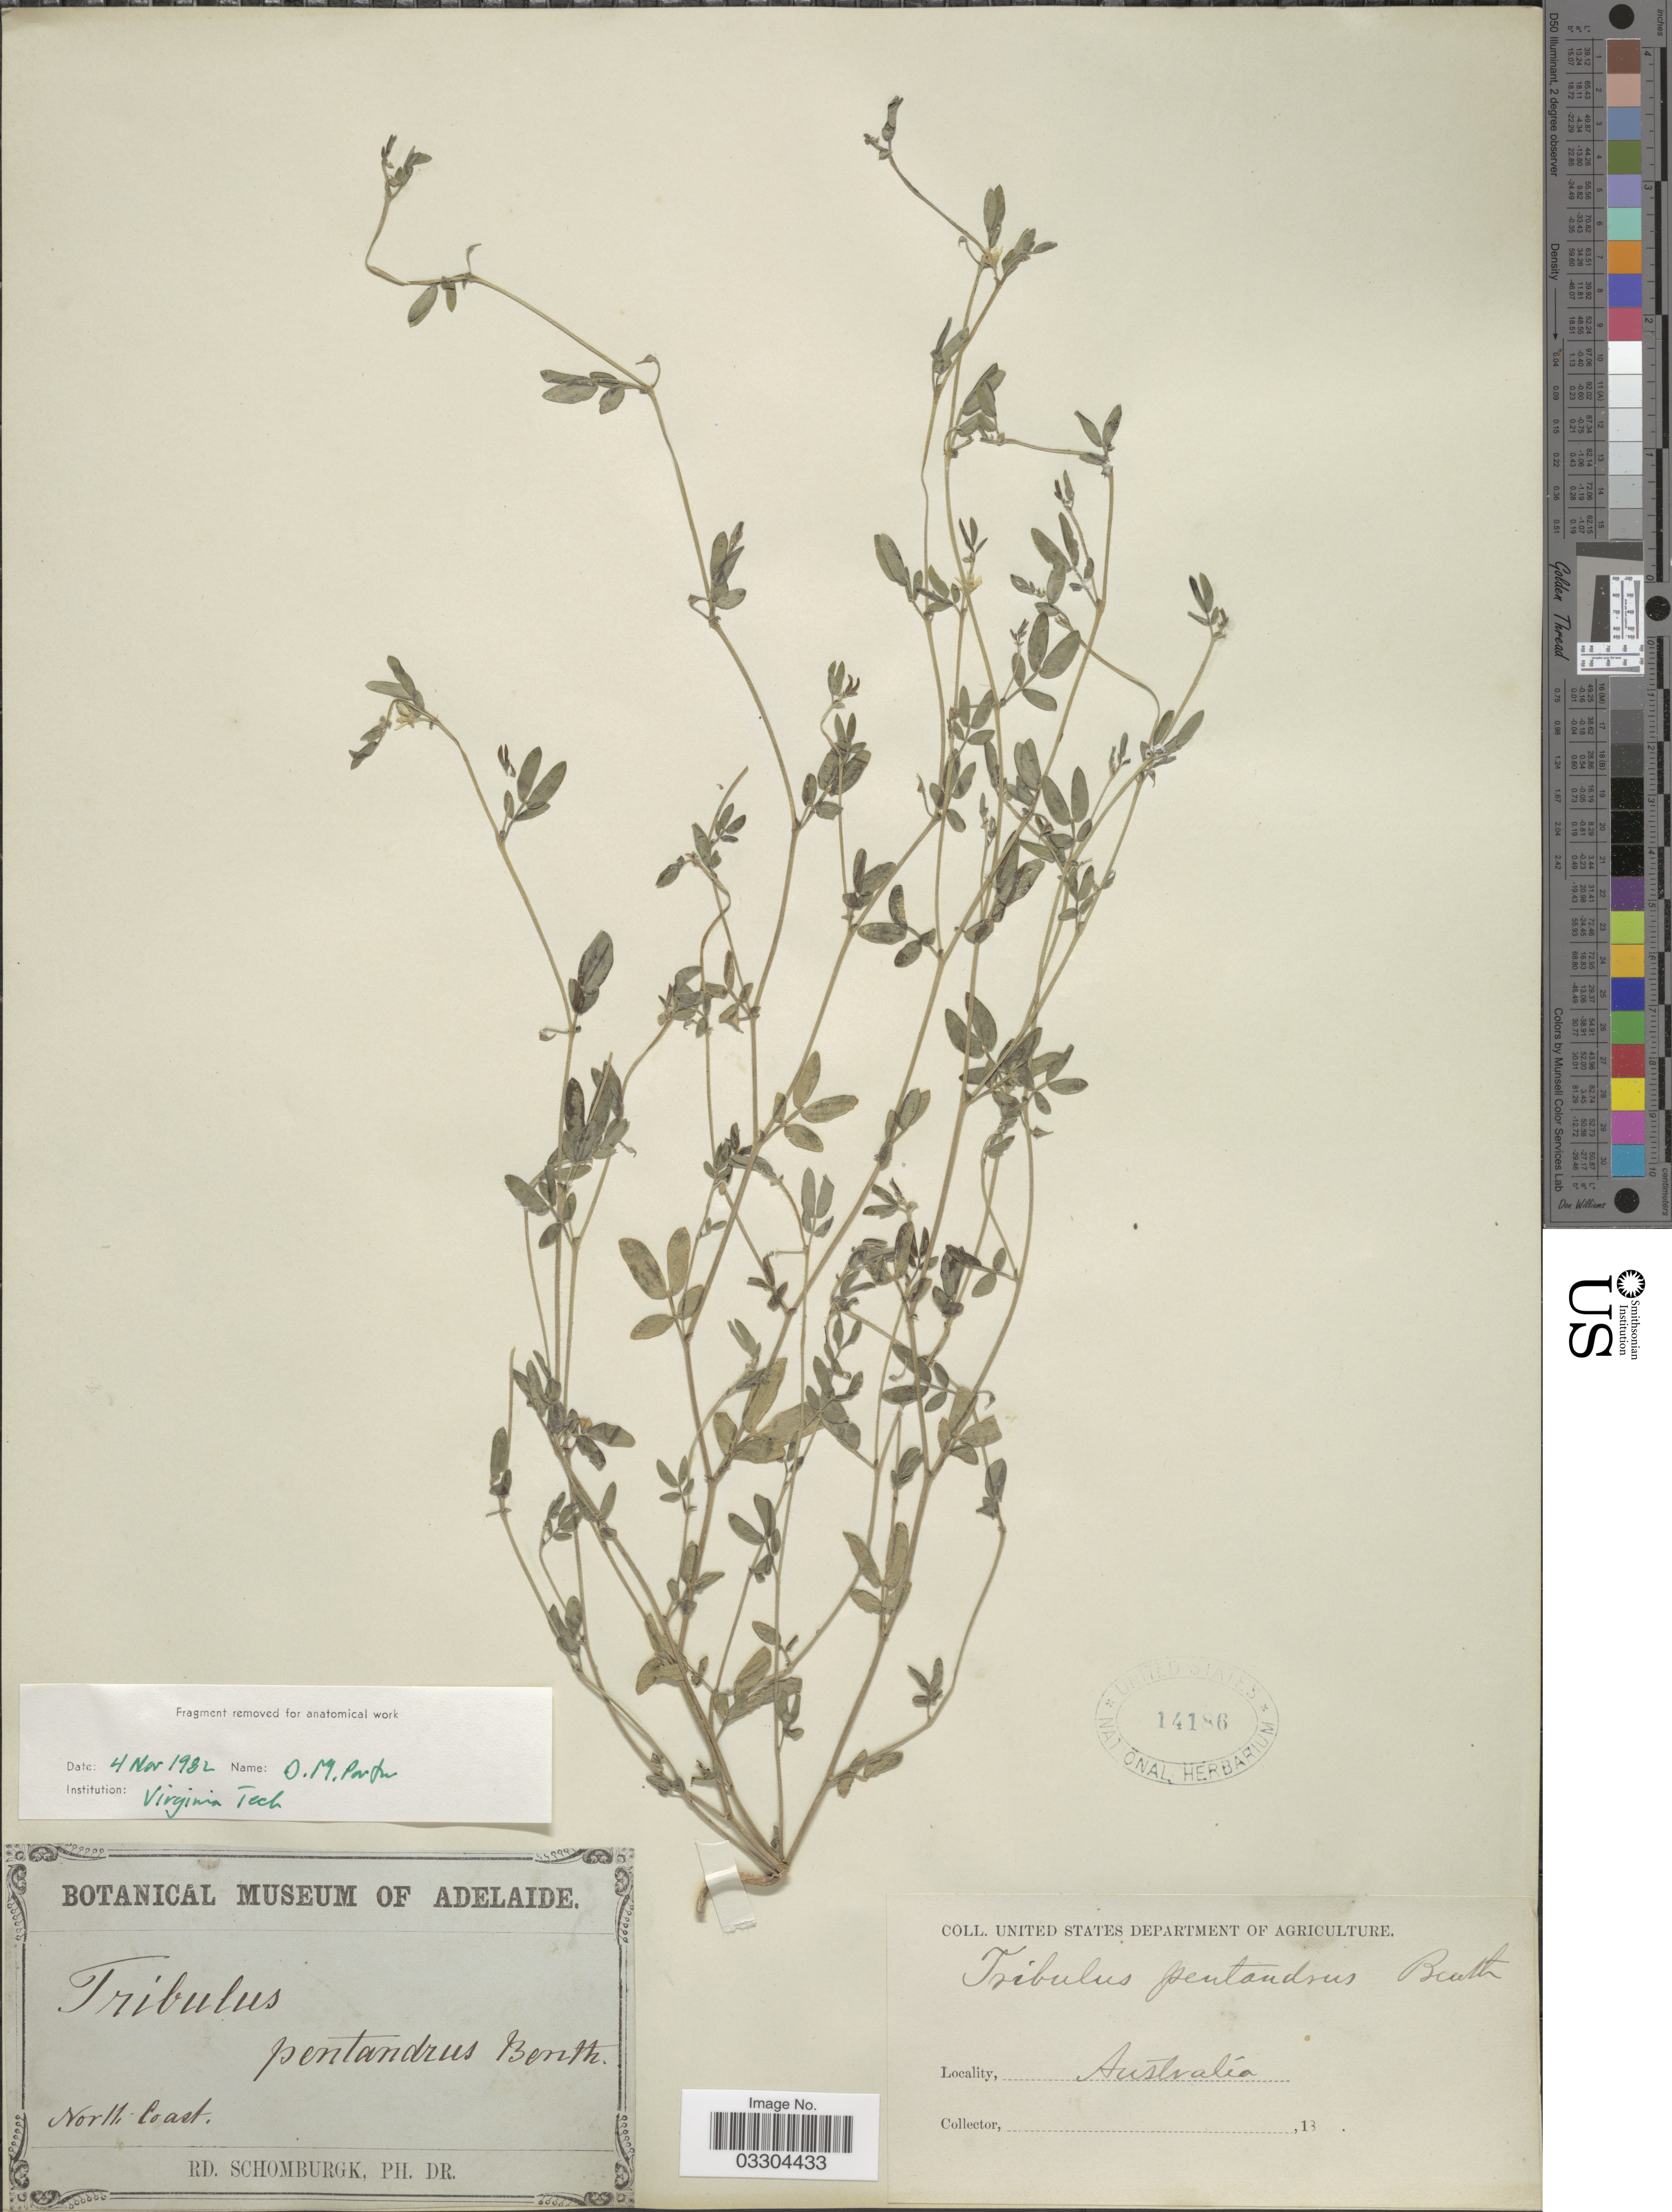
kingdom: Plantae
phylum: Tracheophyta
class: Magnoliopsida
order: Zygophyllales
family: Zygophyllaceae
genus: Tribulopis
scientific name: Tribulopis pentandra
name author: R. Br.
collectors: M. R. Schomburgk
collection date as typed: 18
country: Australia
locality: North Coast.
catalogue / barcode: US 14186